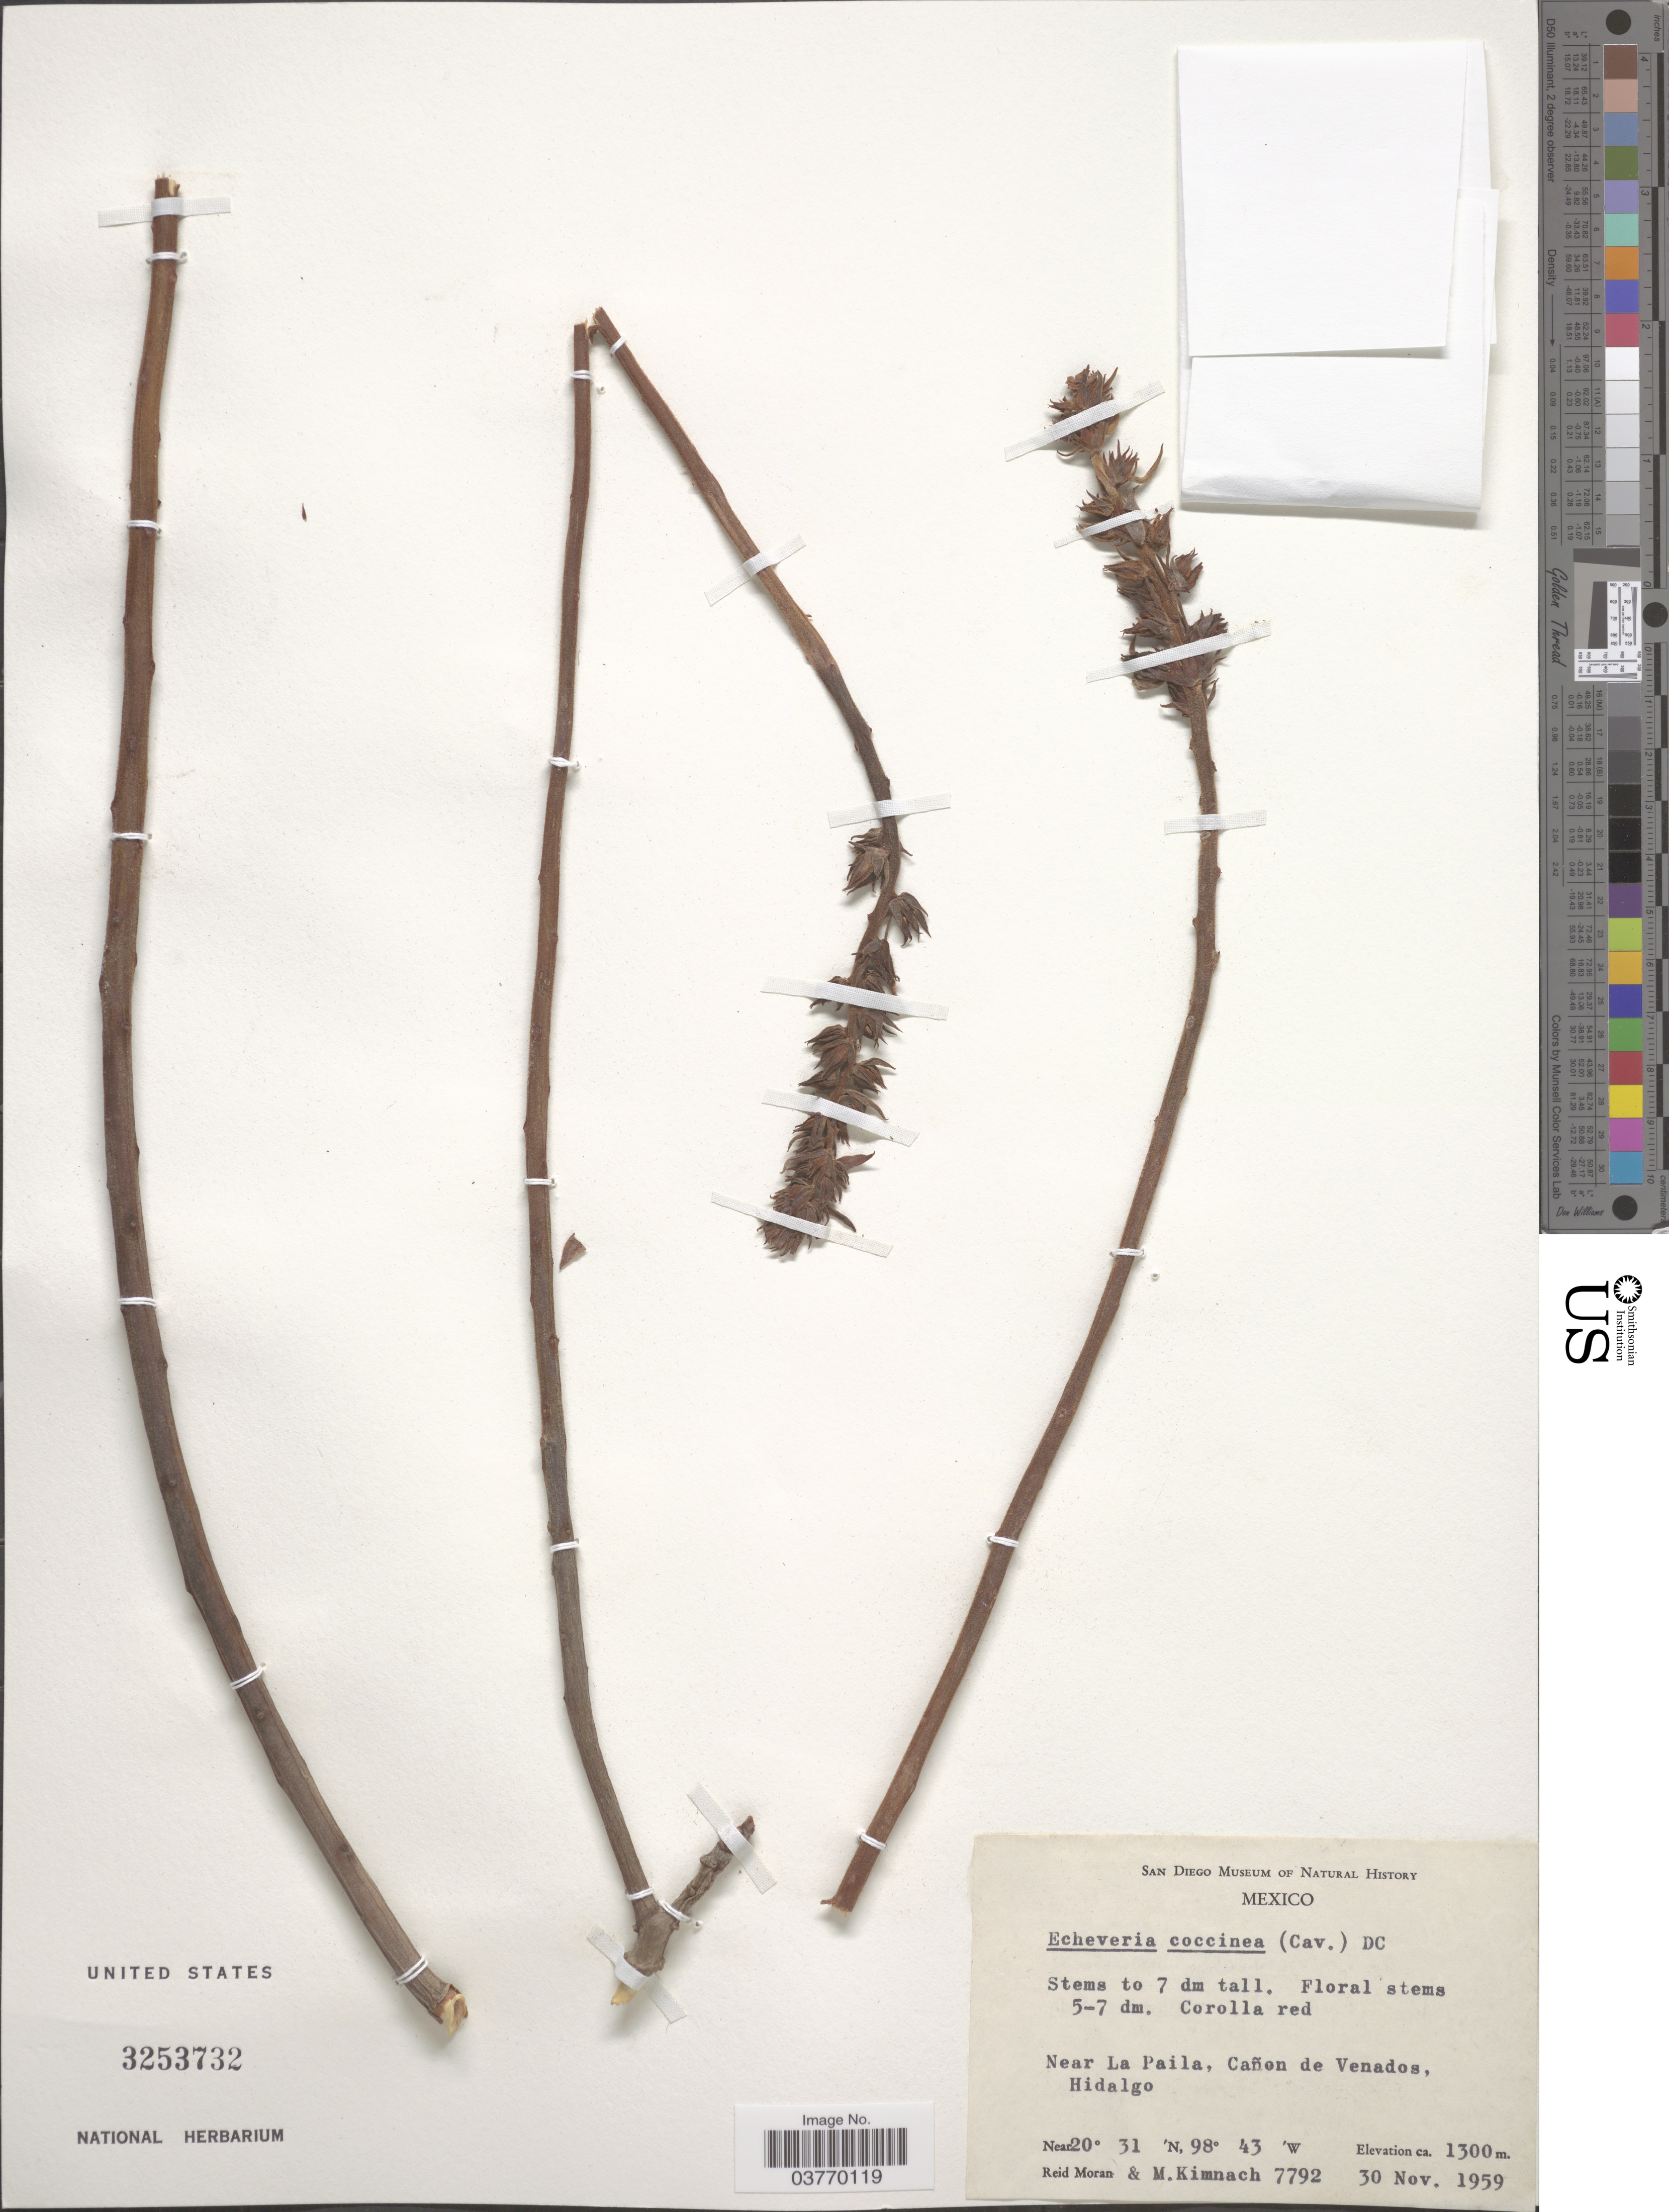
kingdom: Plantae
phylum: Tracheophyta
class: Magnoliopsida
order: Saxifragales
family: Crassulaceae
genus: Echeveria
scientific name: Echeveria coccinea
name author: (Cav.) DC.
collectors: R. V. Moran & M. W. Kimnach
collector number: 7792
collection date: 1959-11-30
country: Mexico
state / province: Hidalgo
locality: Near La Paila, Cañon de Venados.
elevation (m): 1300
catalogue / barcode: US 3253732